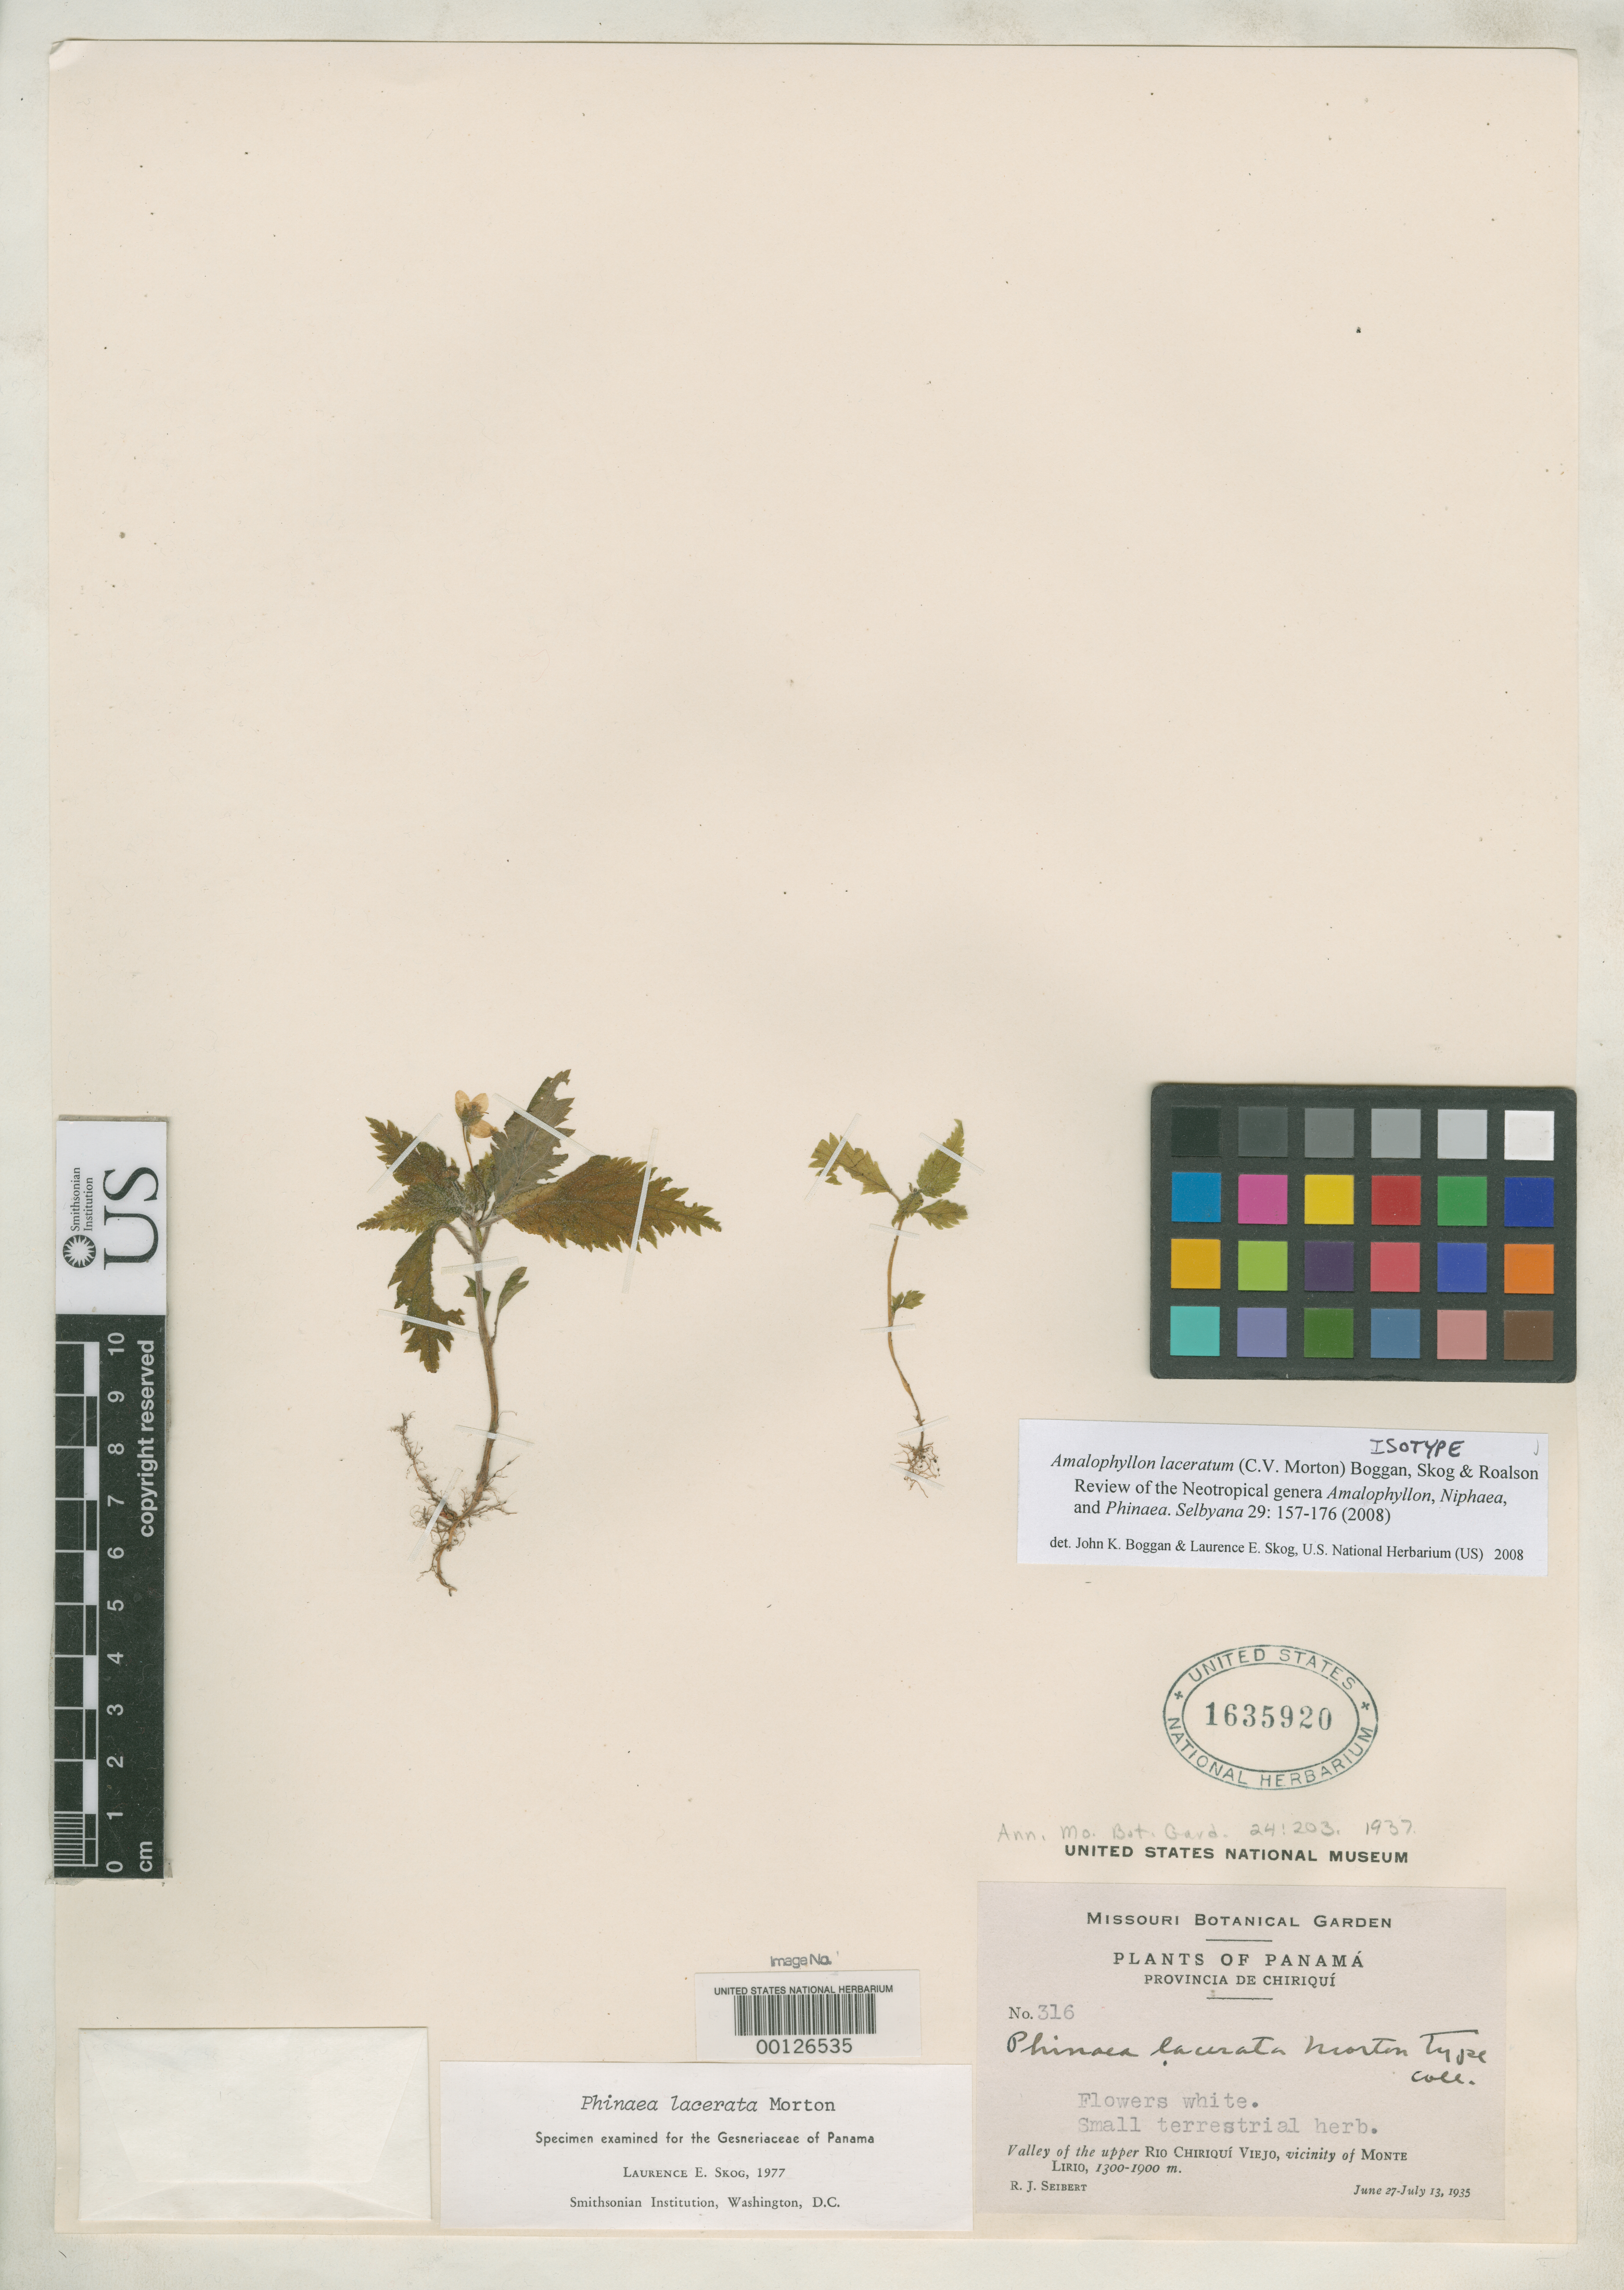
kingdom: Plantae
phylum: Tracheophyta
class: Magnoliopsida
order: Lamiales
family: Gesneriaceae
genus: Phinaea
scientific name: Phinaea lacerata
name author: C.V. Morton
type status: Isotype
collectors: R. J. Seibert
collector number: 316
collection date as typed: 27 Jun 1935 to 13 Jul 1935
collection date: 1935-06-27/1935-07-13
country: Panama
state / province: Chiriquí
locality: Rio Chiriqui Viejo Valley, vicinity of Monte Lirio.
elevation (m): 1300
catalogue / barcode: US 1635920